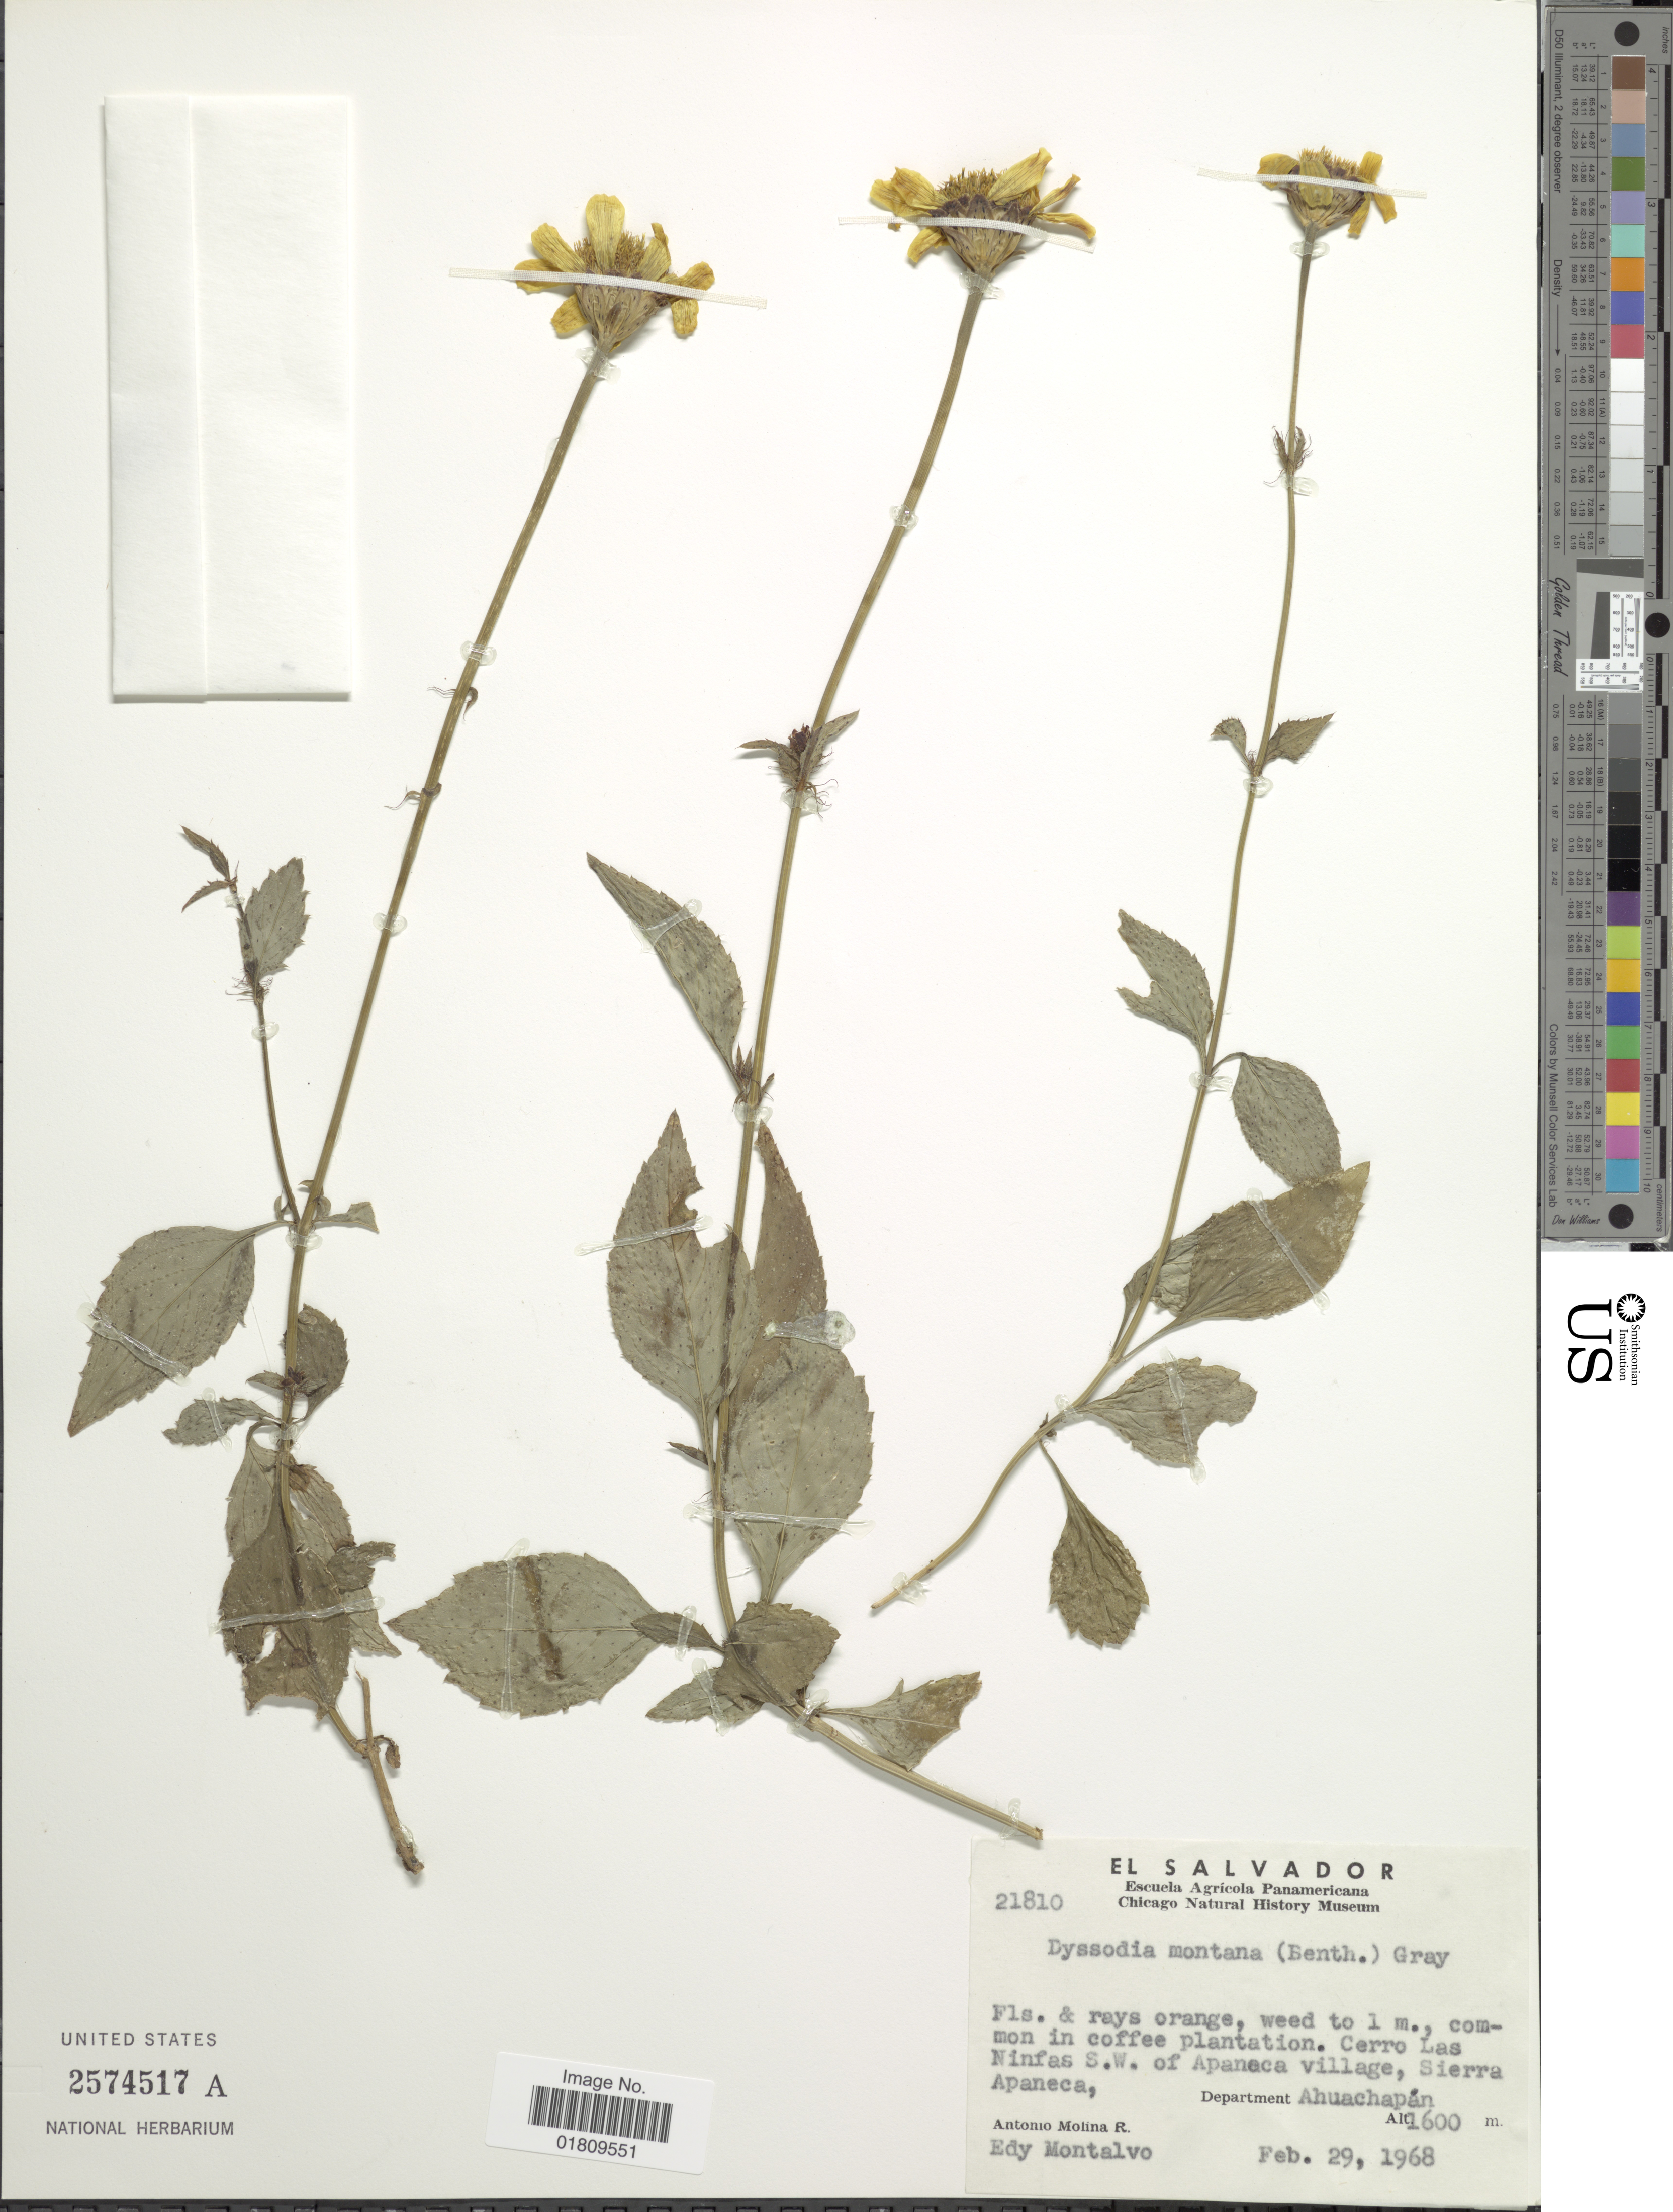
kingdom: Plantae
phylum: Tracheophyta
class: Magnoliopsida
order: Asterales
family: Asteraceae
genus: Dyssodia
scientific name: Dyssodia montana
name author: (Benth.) A. Gray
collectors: A. Molina R. & E. A. Montalvo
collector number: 21810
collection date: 1968-02-29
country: El Salvador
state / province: Ahuachapan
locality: Common in coffee plantation, Cerro Las Nifas S.W. of Apaneca village, Sierra Apaneca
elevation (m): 1600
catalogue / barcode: US 2574517A